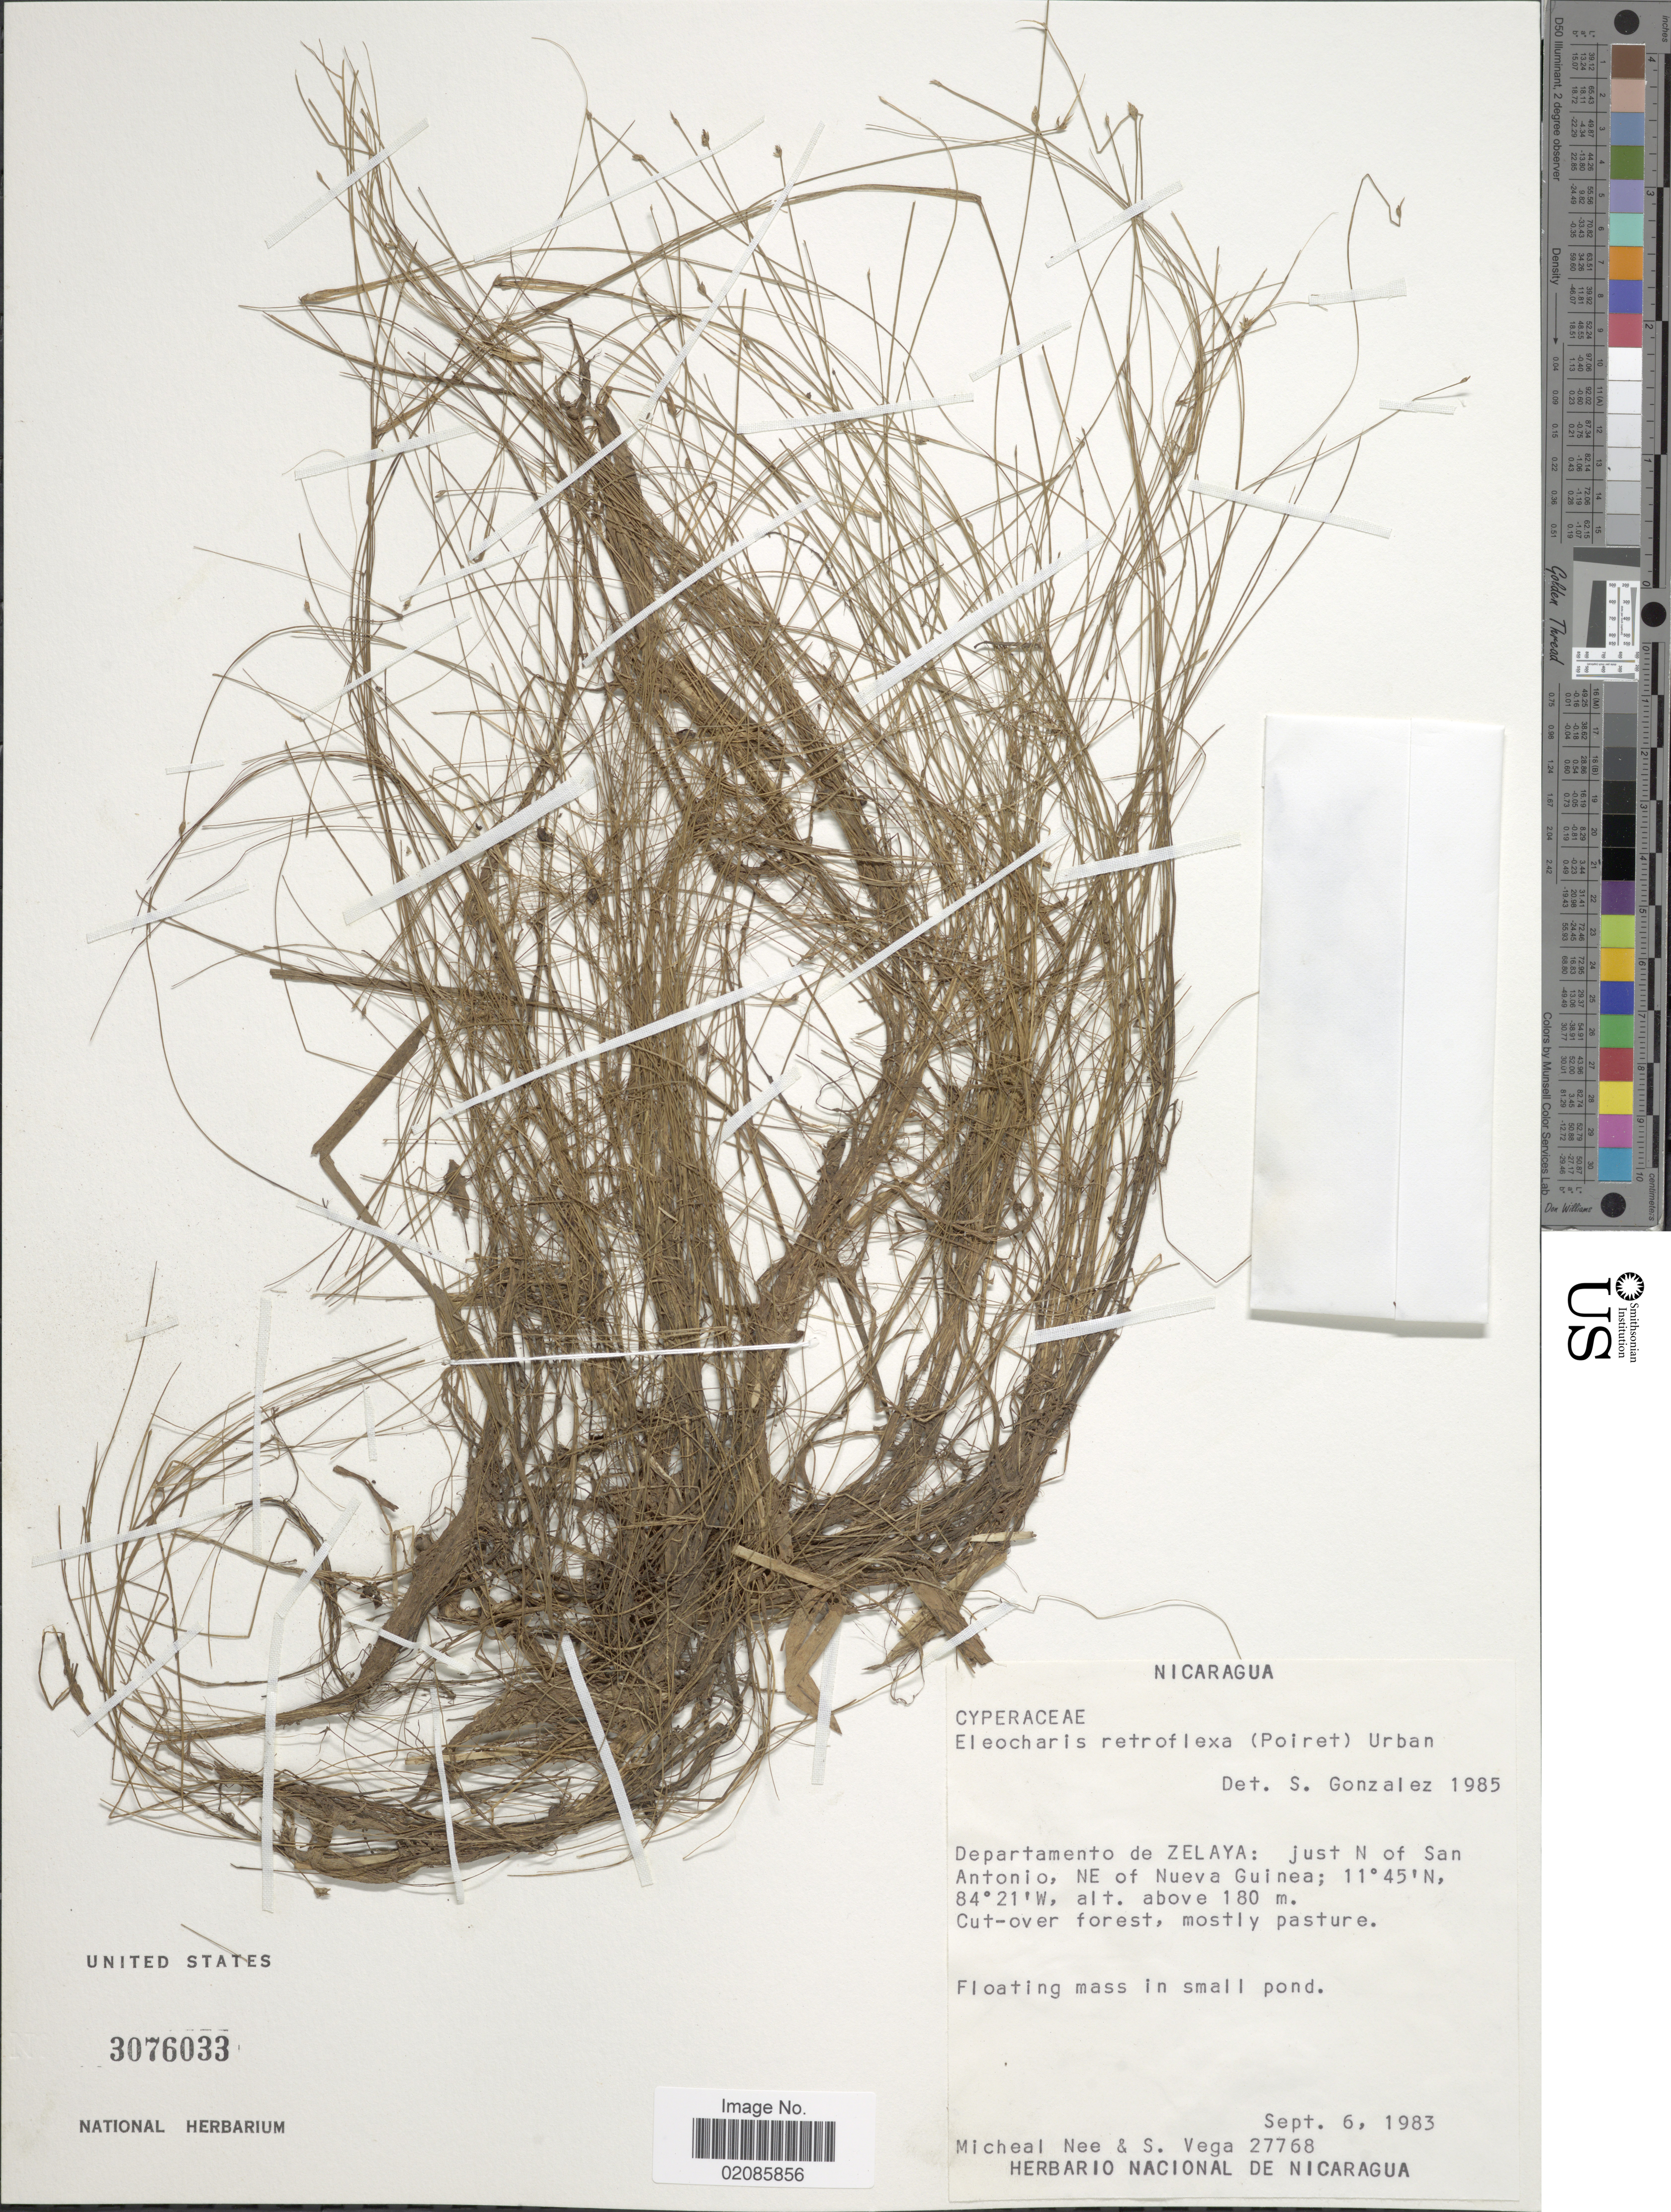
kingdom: Plantae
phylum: Tracheophyta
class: Liliopsida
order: Poales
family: Cyperaceae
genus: Eleocharis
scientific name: Eleocharis retroflexa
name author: (Poir.) Urb.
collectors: M. Nee & S. Vega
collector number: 27768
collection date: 1983-09-06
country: Nicaragua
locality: Departamento de Zelaya: Just N of San Antonio, NE of Nueva Guinea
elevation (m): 180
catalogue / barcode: US 3076033